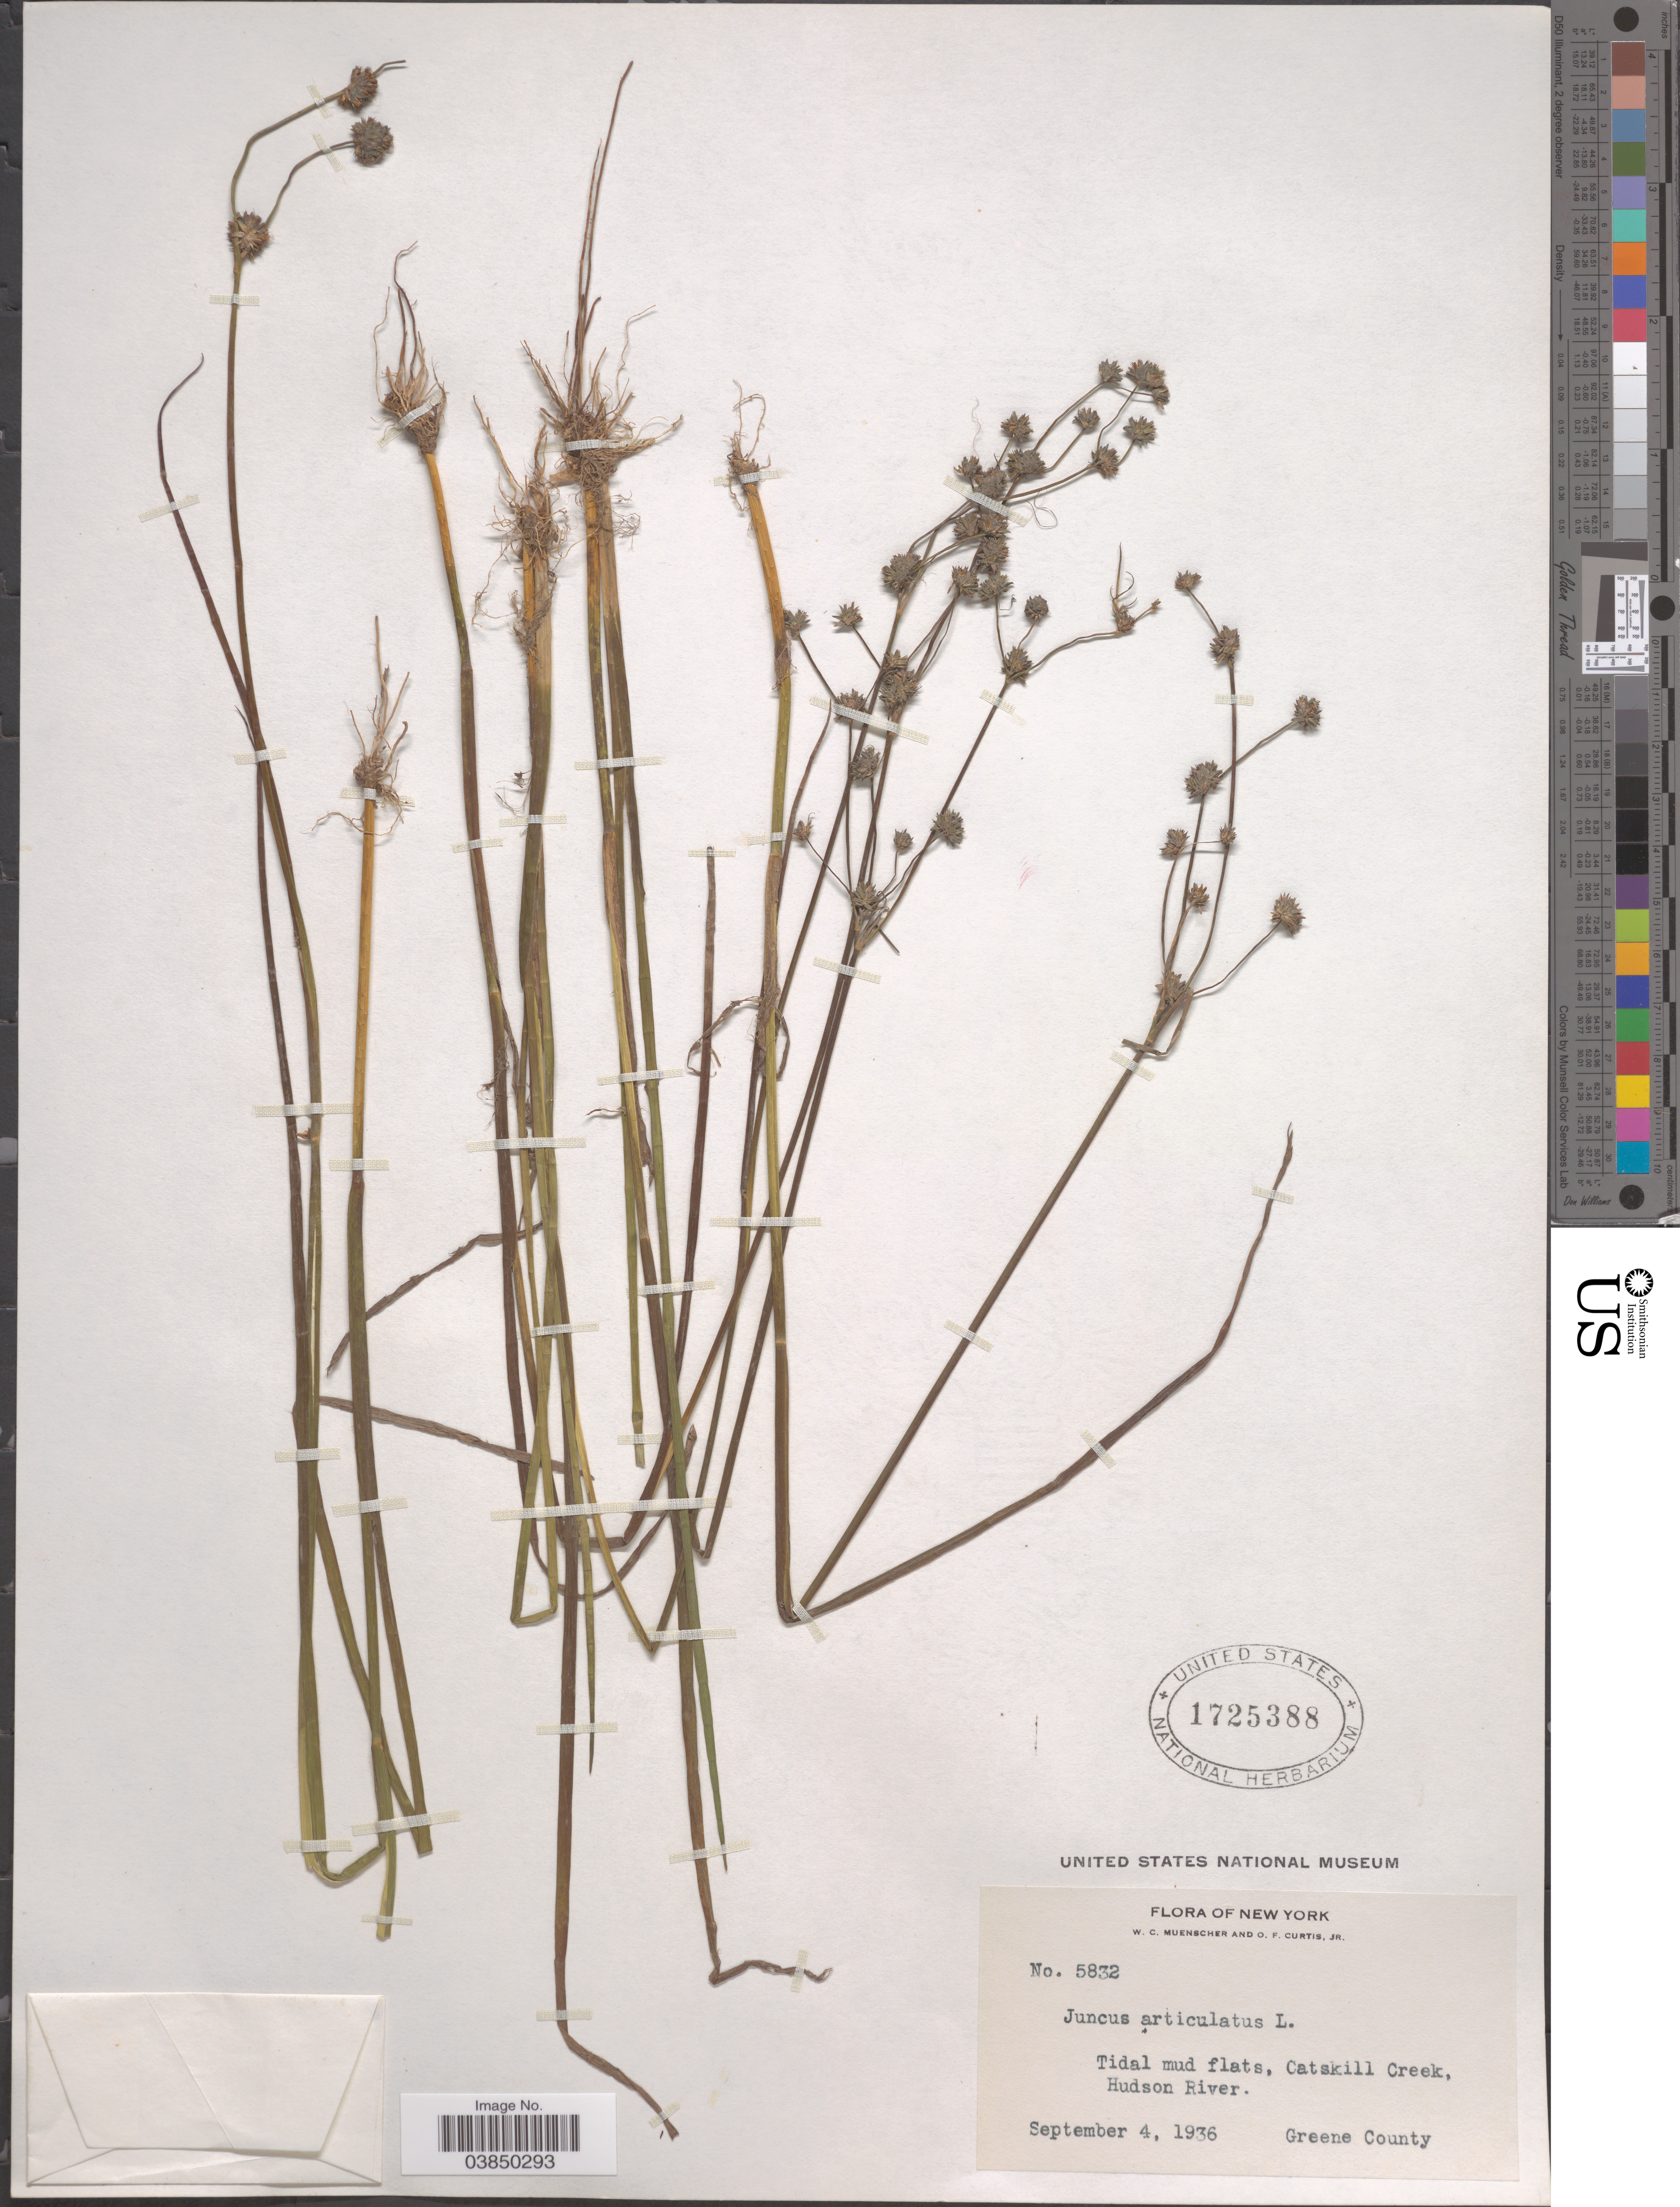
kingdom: Plantae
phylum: Tracheophyta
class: Liliopsida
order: Poales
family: Juncaceae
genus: Juncus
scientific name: Juncus articulatus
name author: L.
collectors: W. Muenscher & O. Curtis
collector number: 5832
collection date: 1936-09-04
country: United States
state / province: New York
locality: Catskill Creek, Hudson River.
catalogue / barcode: US 1725388